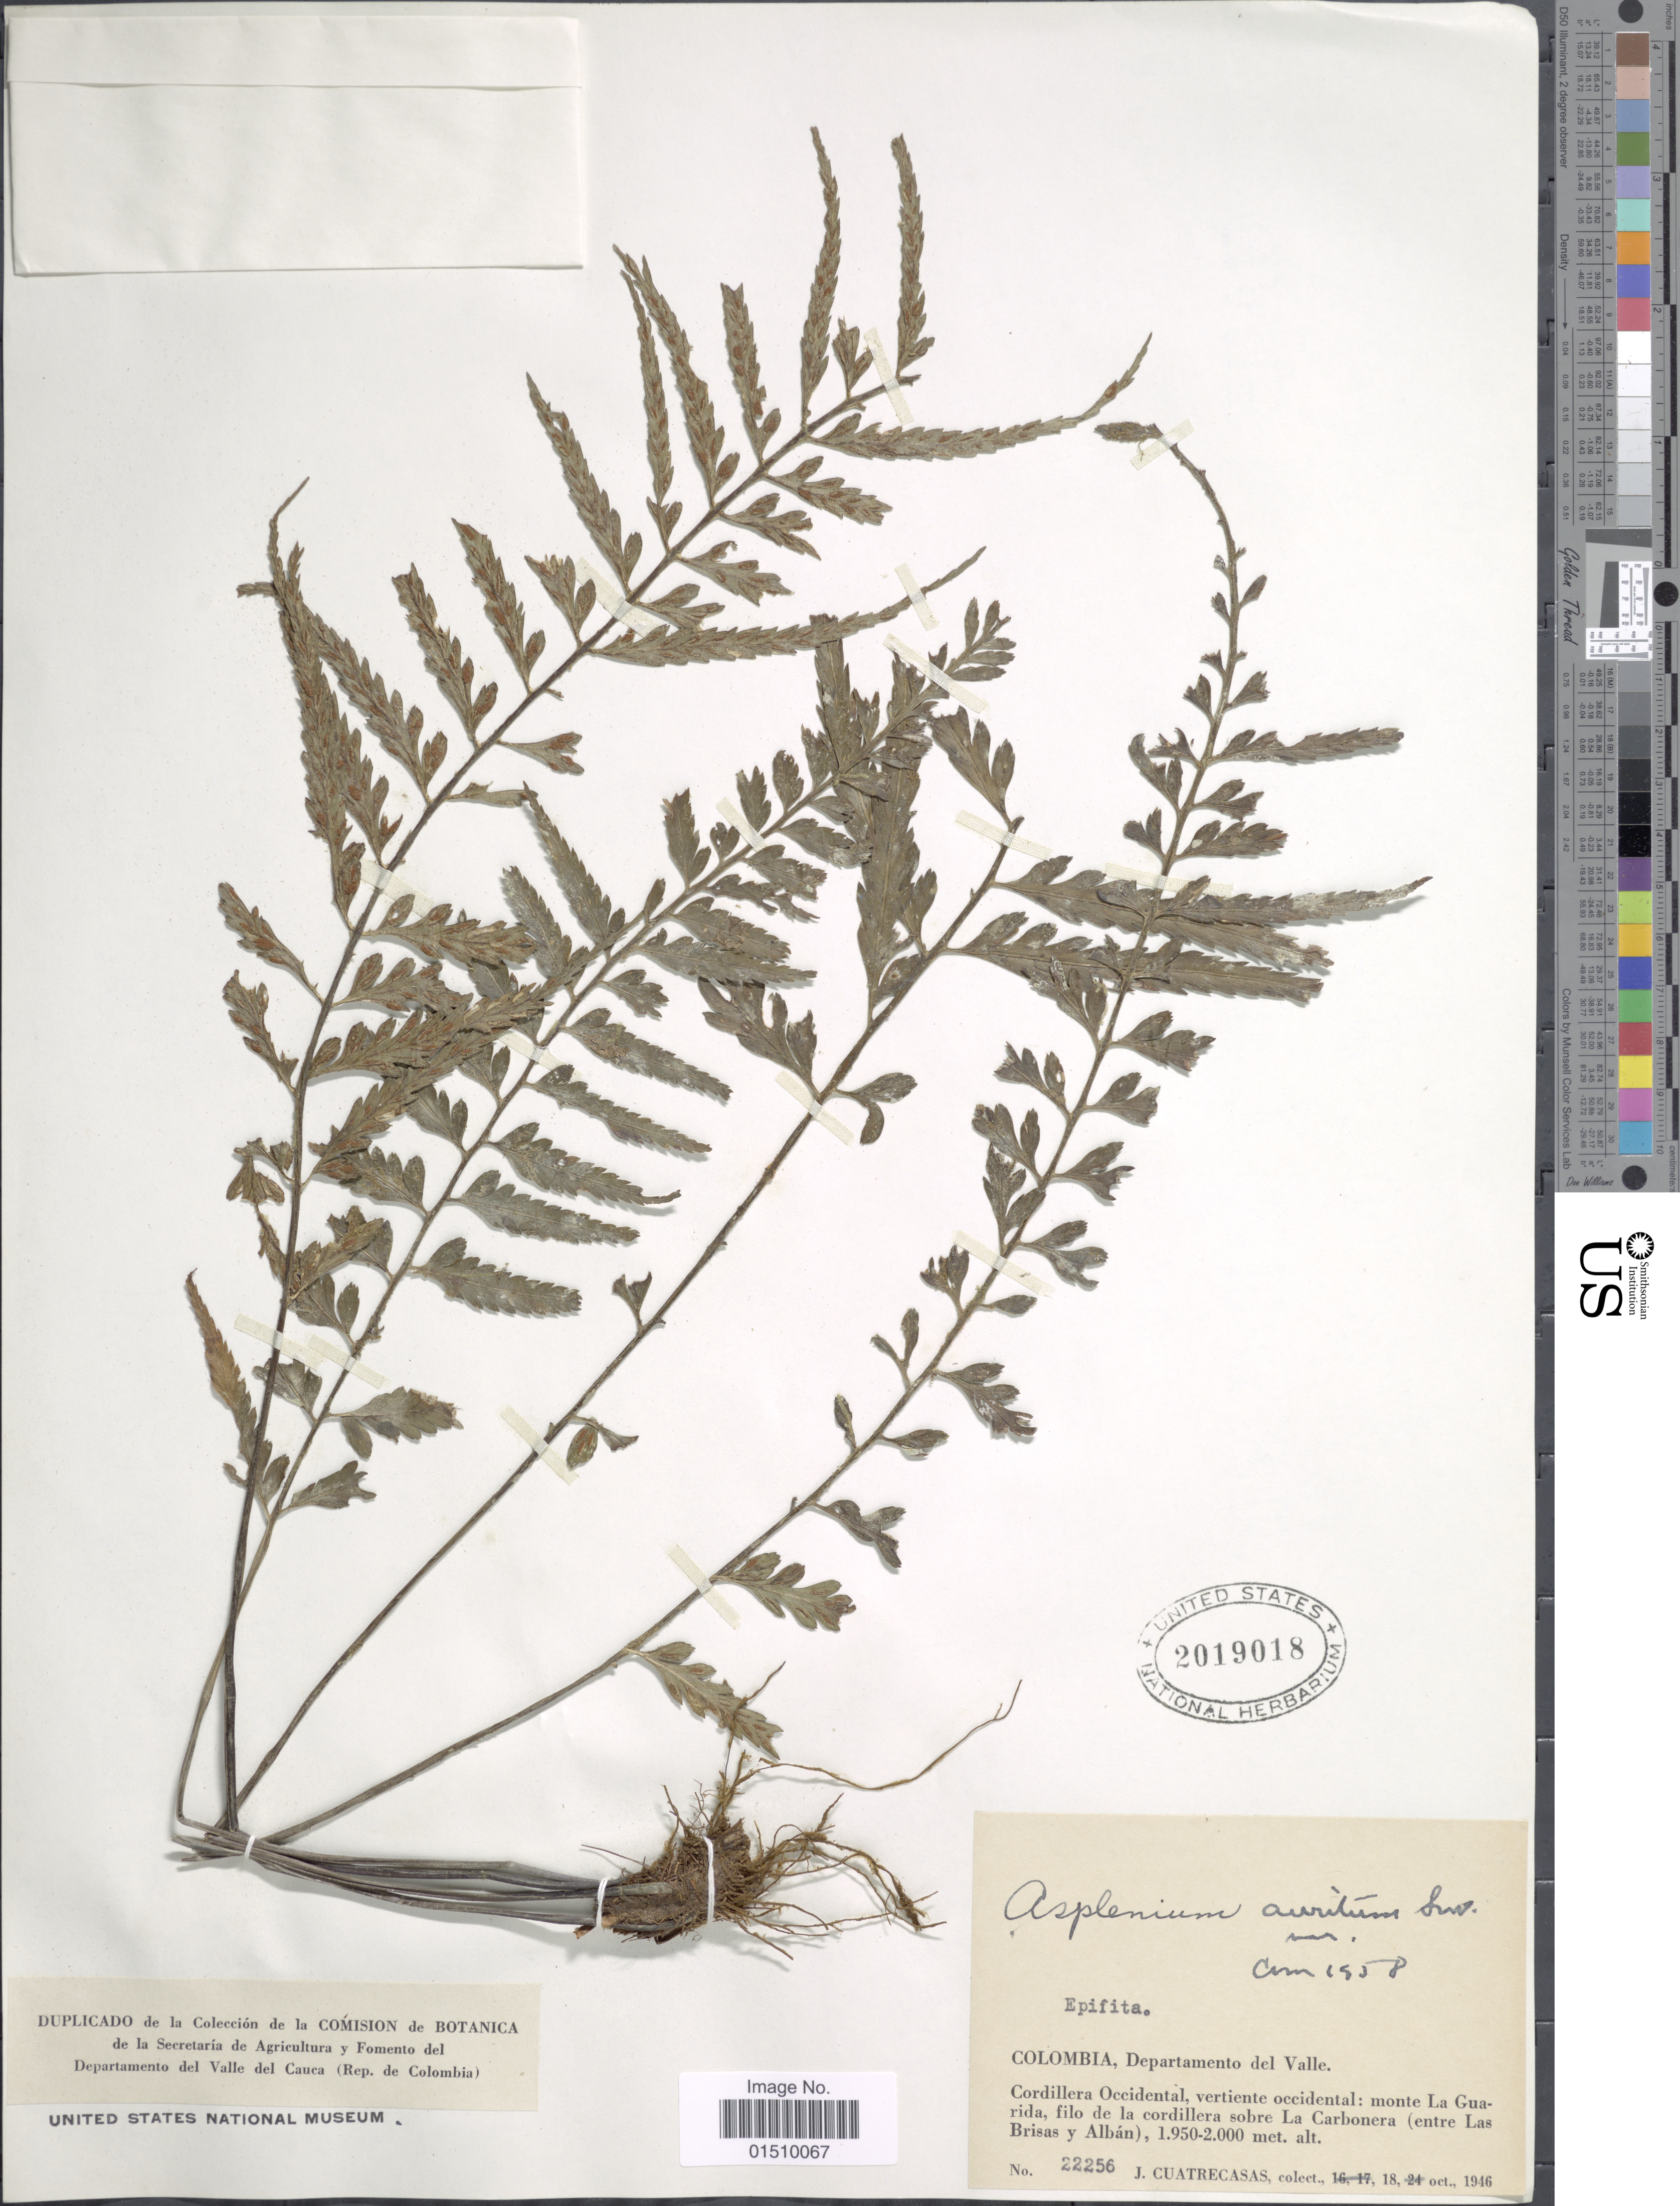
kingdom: Plantae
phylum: Tracheophyta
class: Polypodiopsida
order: Polypodiales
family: Aspleniaceae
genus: Asplenium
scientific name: Asplenium auritum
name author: Sw.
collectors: J. Cuatrecasas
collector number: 22256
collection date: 1946-10-18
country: Colombia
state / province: Valle del Cauca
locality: Colombia, Departamento del Valle, Cordillera Occidental, vertiente occidental: monte La Guarida, filo de la cordillera sobre La Carbonara (entre Las Brisas y Alban).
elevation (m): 1950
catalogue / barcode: US 2019018